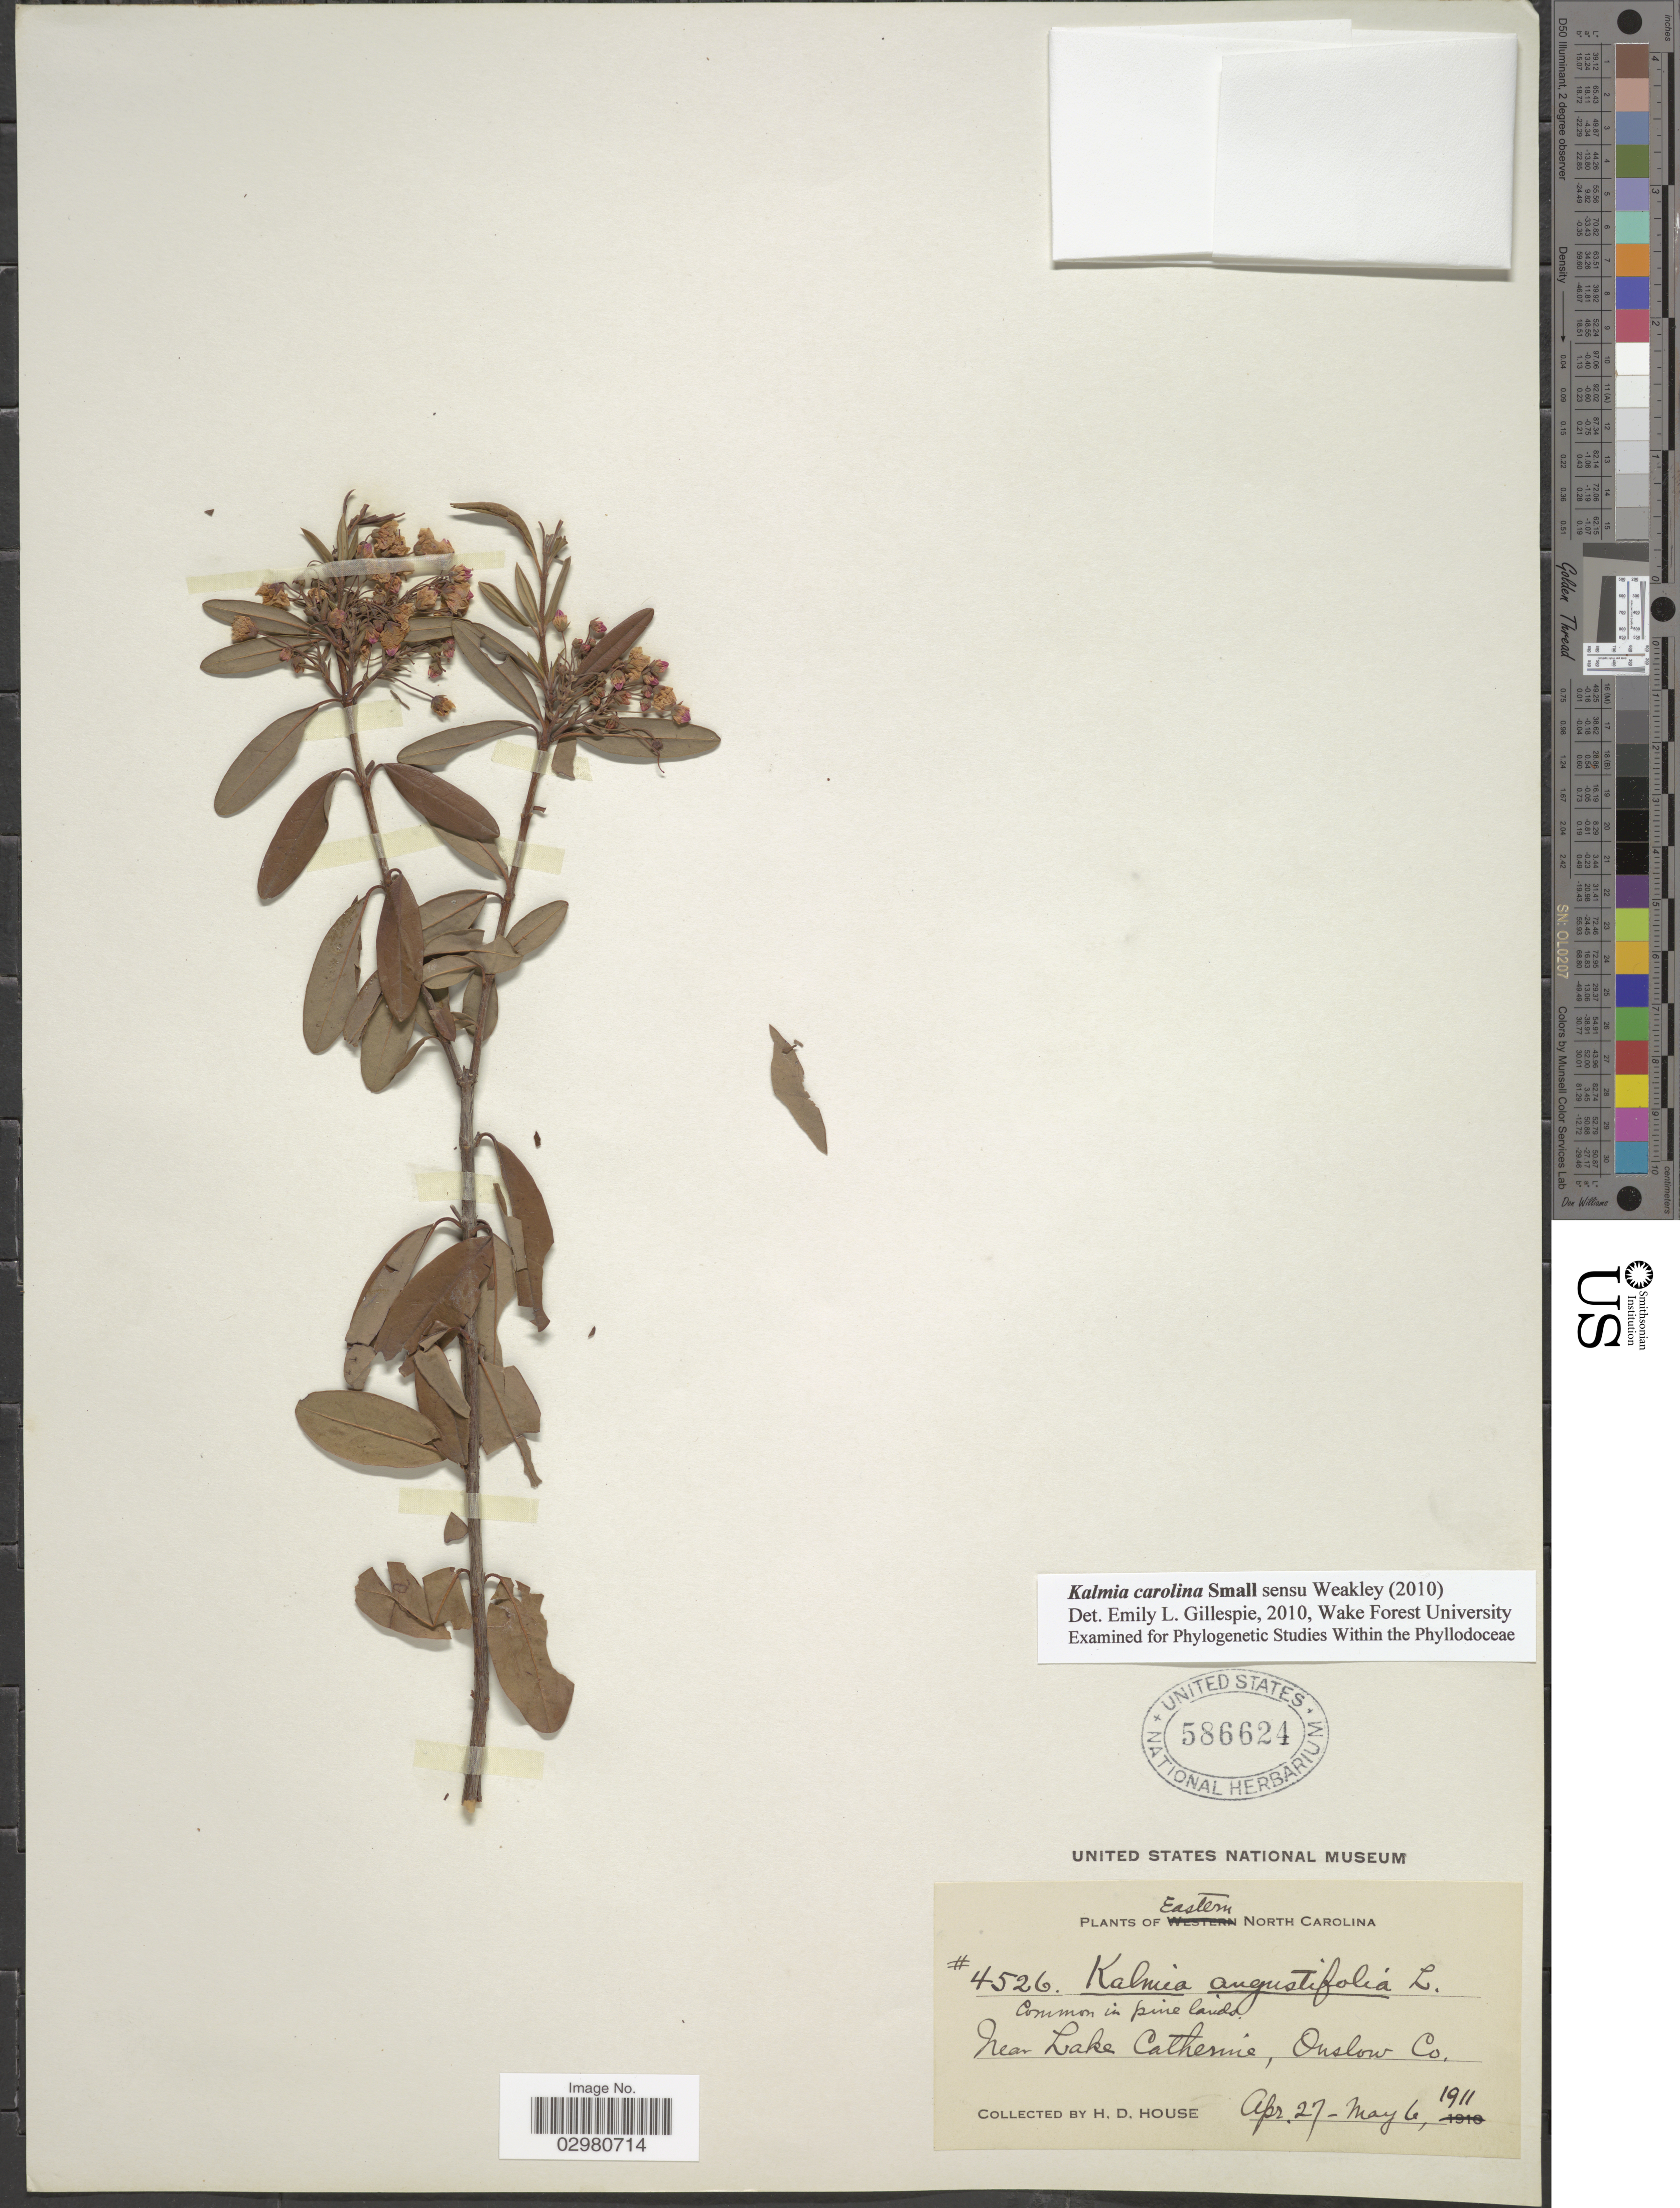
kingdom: Plantae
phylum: Tracheophyta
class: Magnoliopsida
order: Ericales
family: Ericaceae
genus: Kalmia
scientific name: Kalmia carolina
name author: Small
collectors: H. D. House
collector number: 4526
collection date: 1911-04-27/1911-05-06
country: United States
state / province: North Carolina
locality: Eastern North Carolina. Near Lake Catherine, Onslow Co.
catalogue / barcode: US 586624